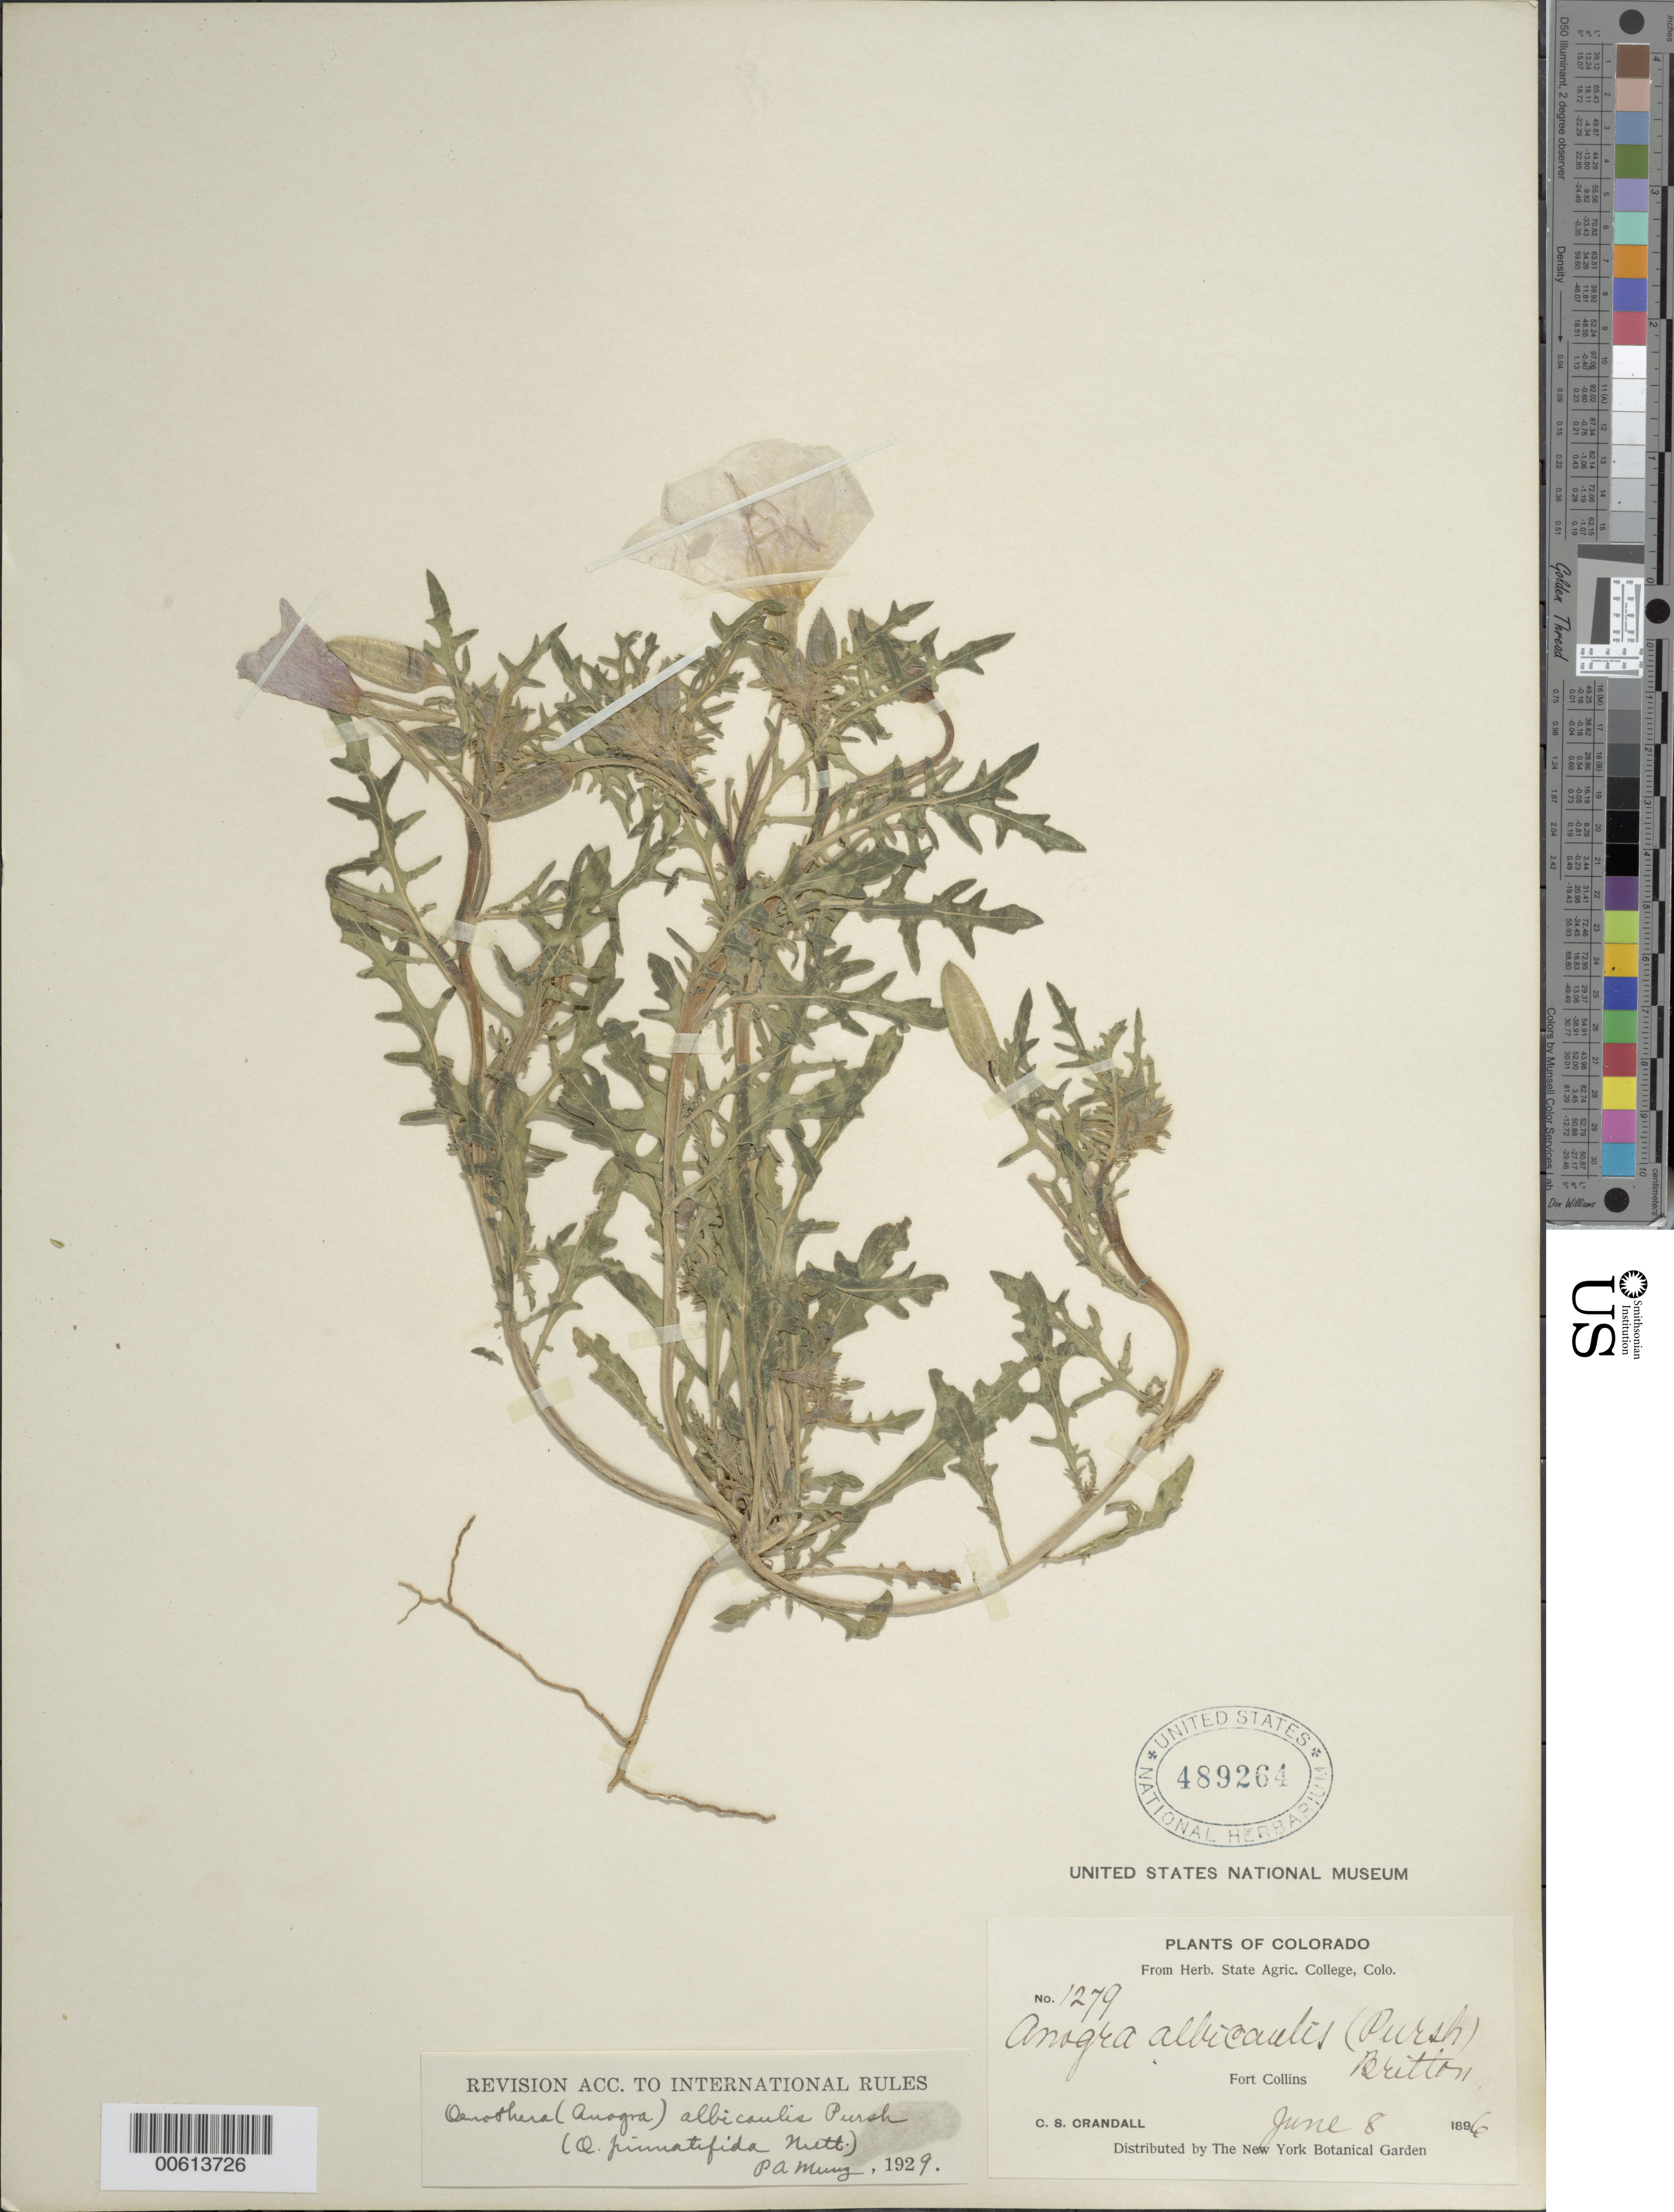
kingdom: Plantae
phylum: Tracheophyta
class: Magnoliopsida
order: Myrtales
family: Onagraceae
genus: Oenothera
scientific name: Oenothera albicaulis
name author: Pursh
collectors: C. Crandall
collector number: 1279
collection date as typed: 08 Jun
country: United States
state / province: Colorado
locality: Fort Collins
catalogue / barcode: US 489264